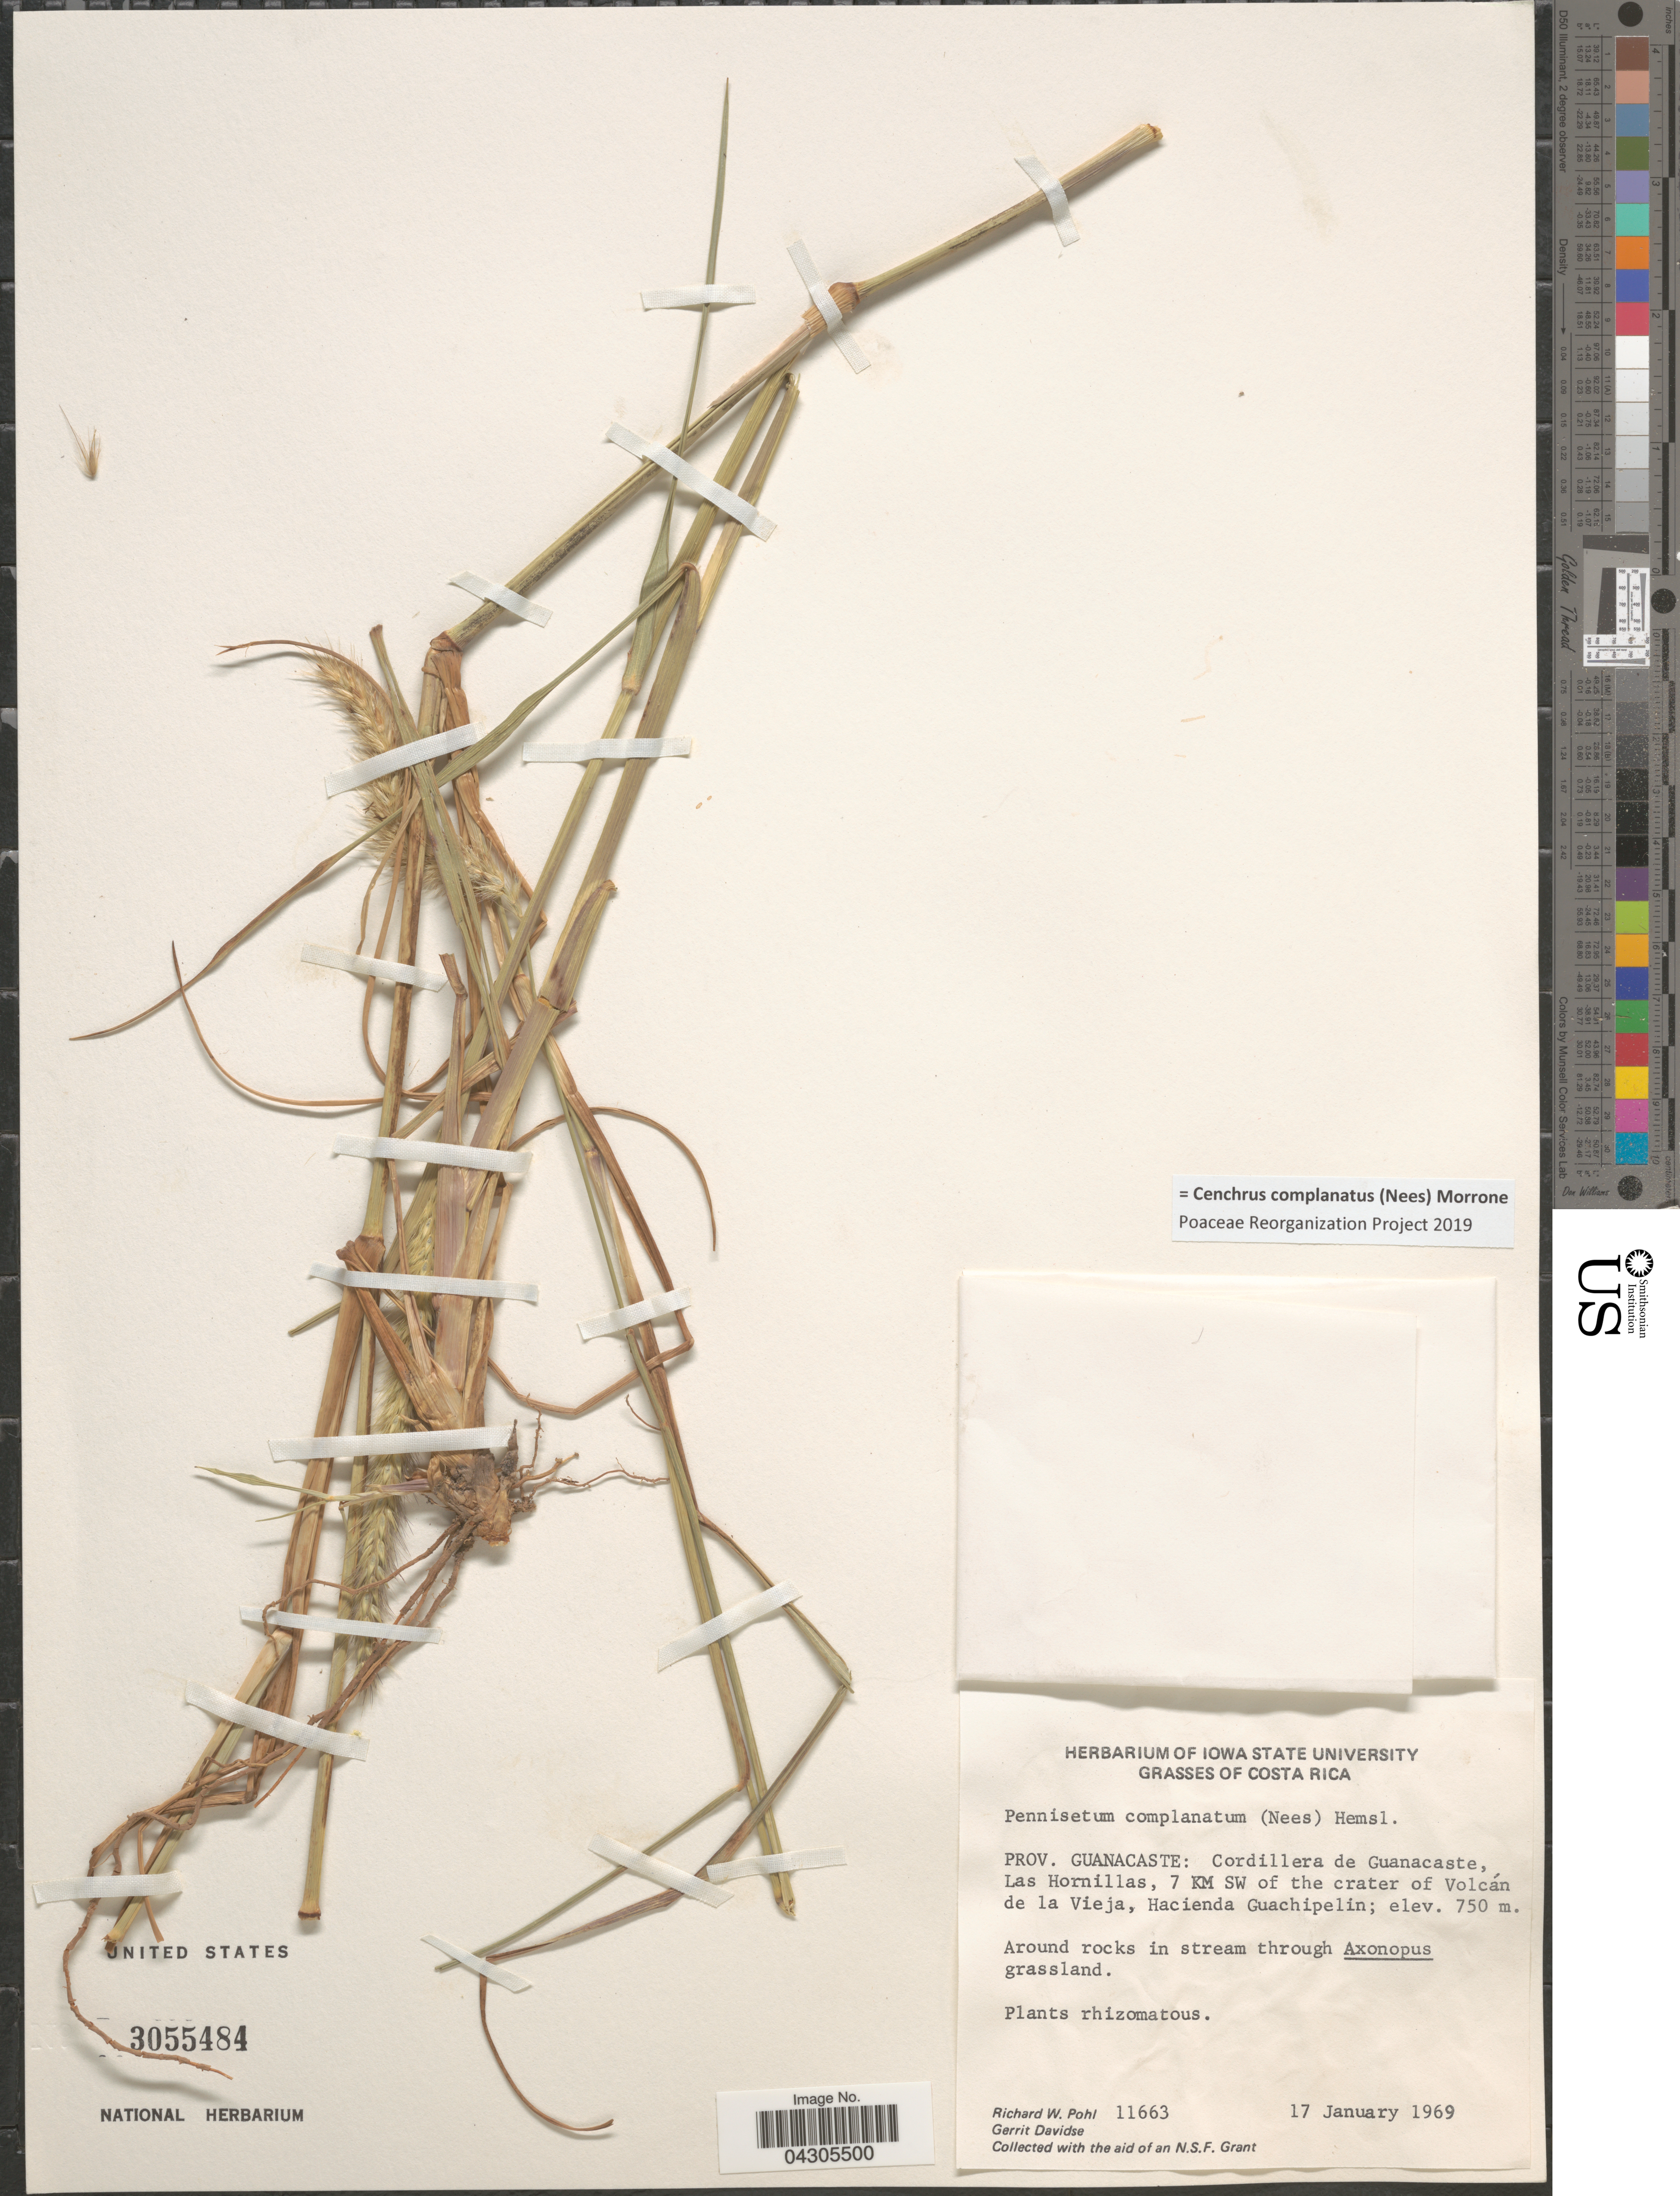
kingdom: Plantae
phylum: Tracheophyta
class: Liliopsida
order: Poales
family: Poaceae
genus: Cenchrus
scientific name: Cenchrus complanatus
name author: (Nees) Morrone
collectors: R. W. Pohl & G. Davidse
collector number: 11663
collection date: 1969-01-17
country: Costa Rica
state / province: Guanacaste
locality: Cordillera de Guanacaste, Las Hornillas, 7 KM SW of the crater of Volcán de la Vieja, Hacienda Guachipelin.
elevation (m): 750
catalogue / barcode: US 3055484